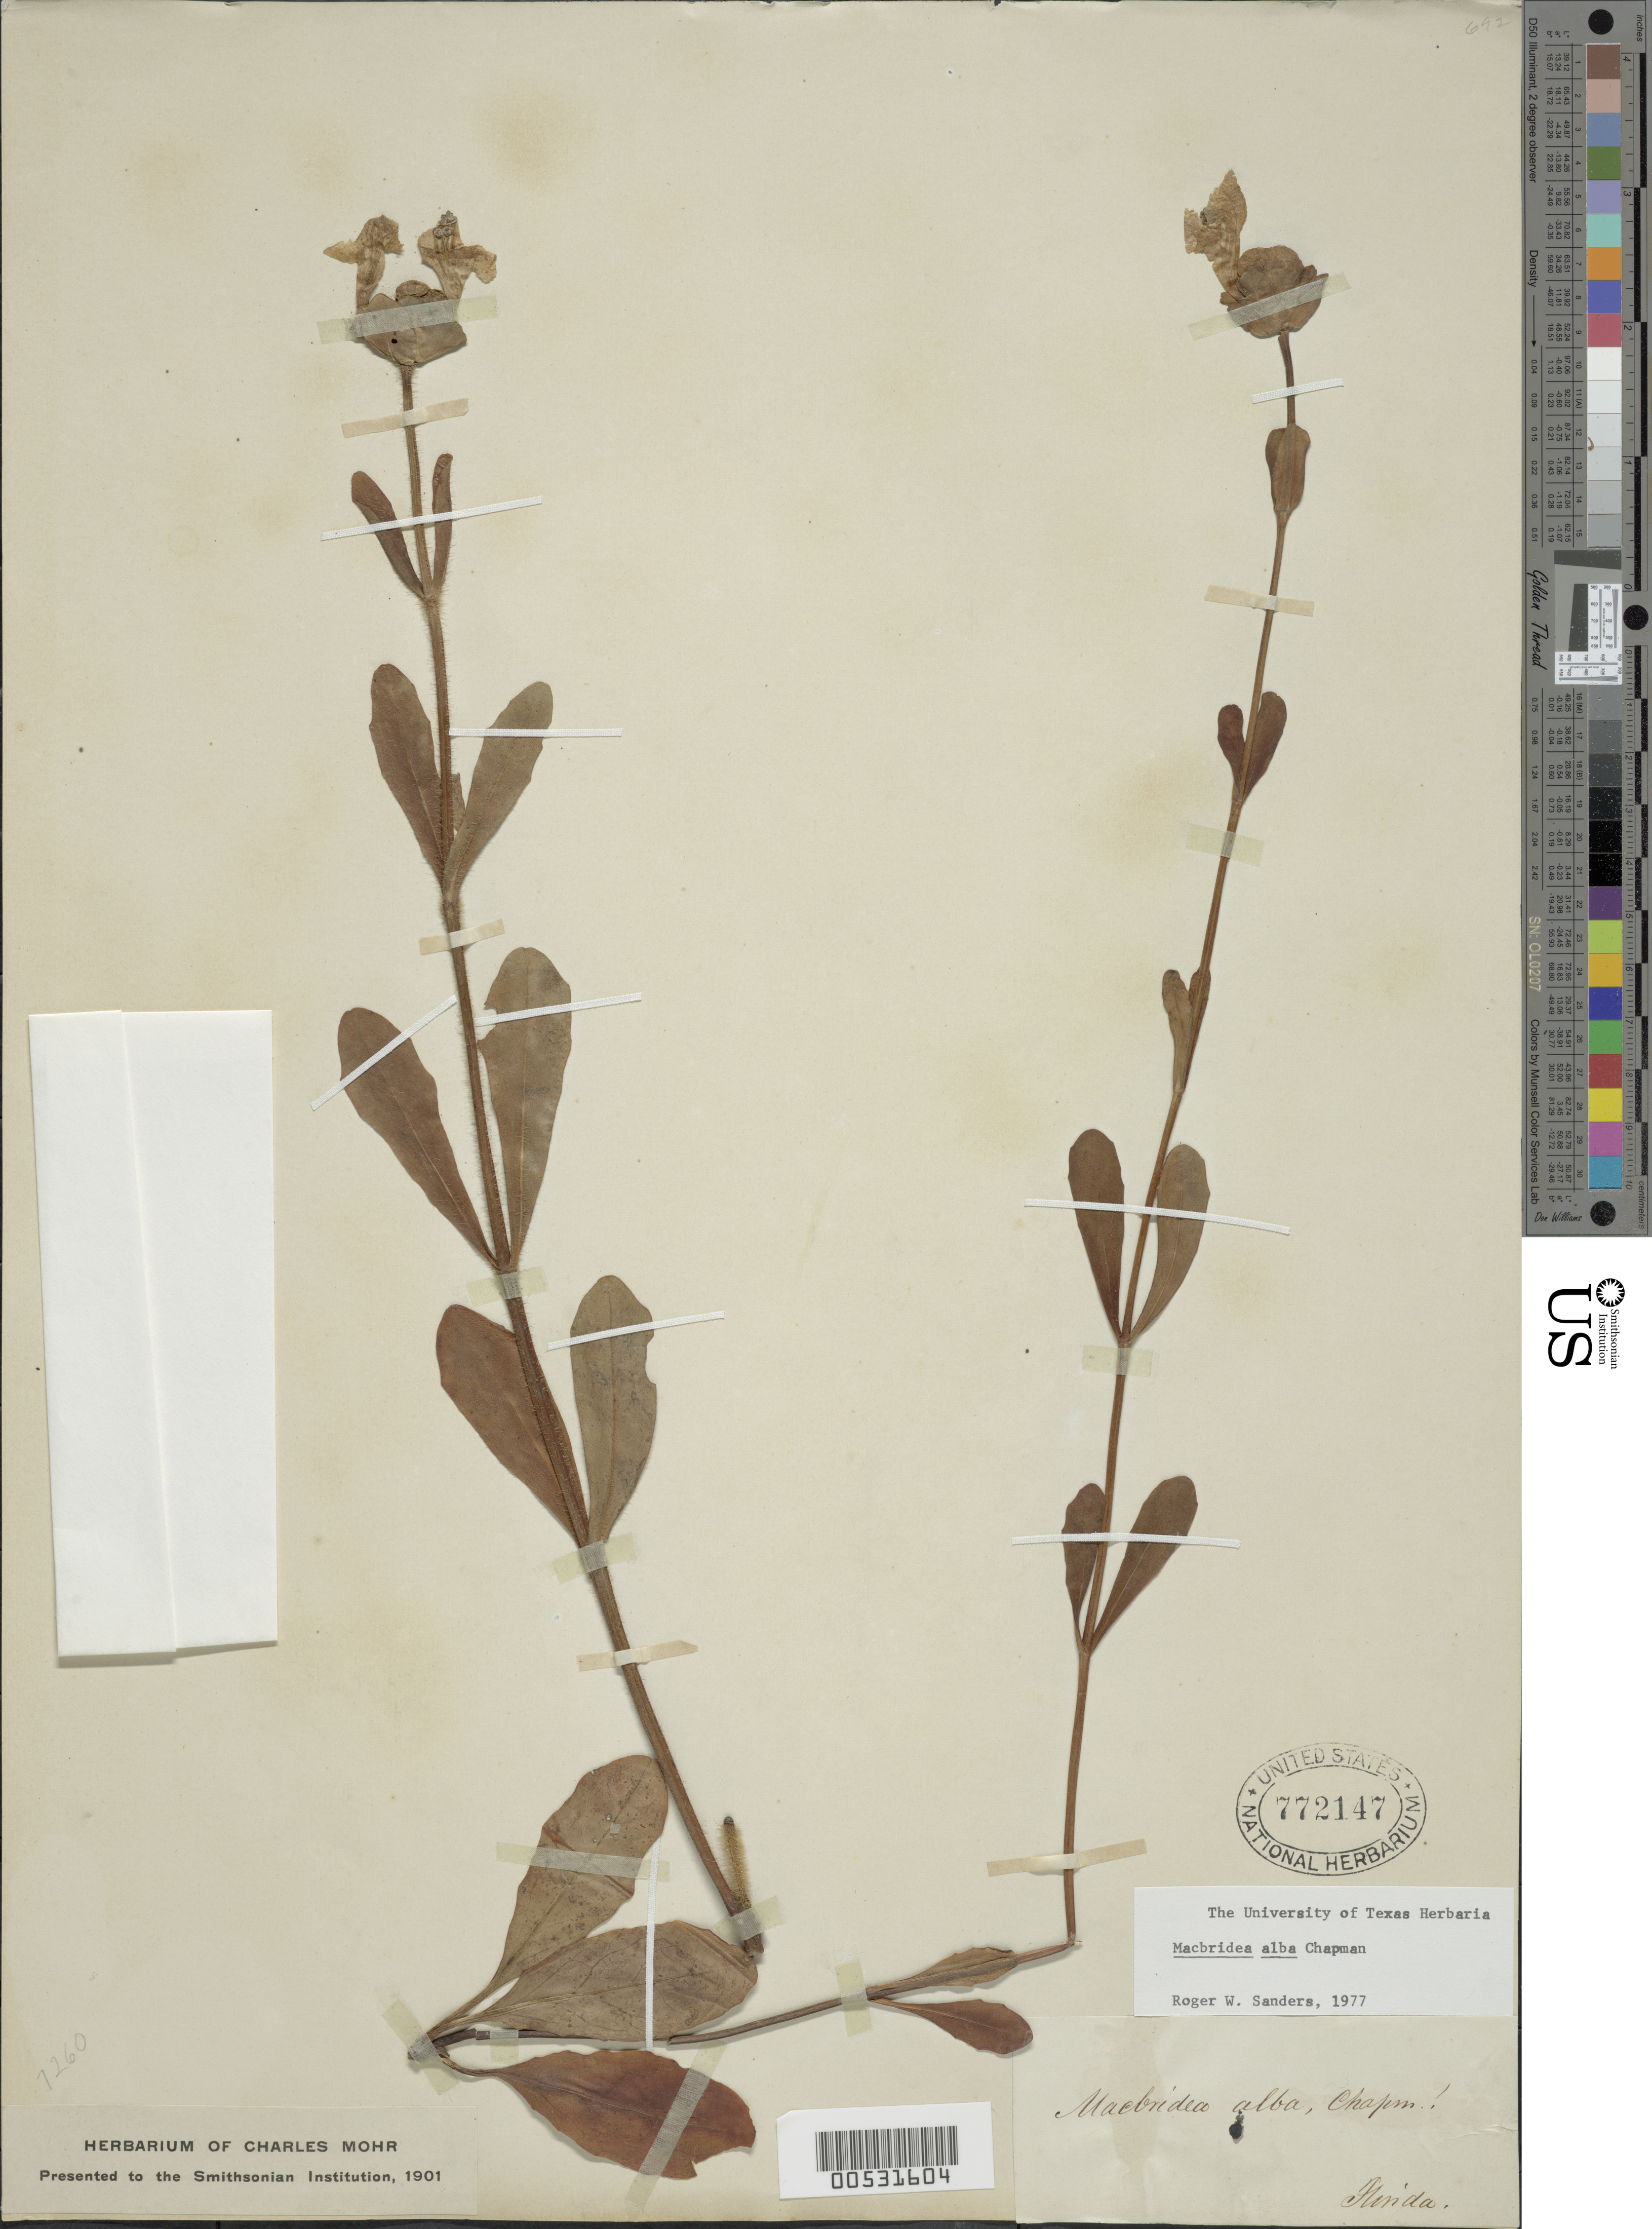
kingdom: Plantae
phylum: Tracheophyta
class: Magnoliopsida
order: Lamiales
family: Lamiaceae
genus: Macbridea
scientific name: Macbridea alba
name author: Chapm.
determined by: Sanders, R. W.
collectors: ex herb. C. Mohr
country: United States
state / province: Florida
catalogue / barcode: US 772147